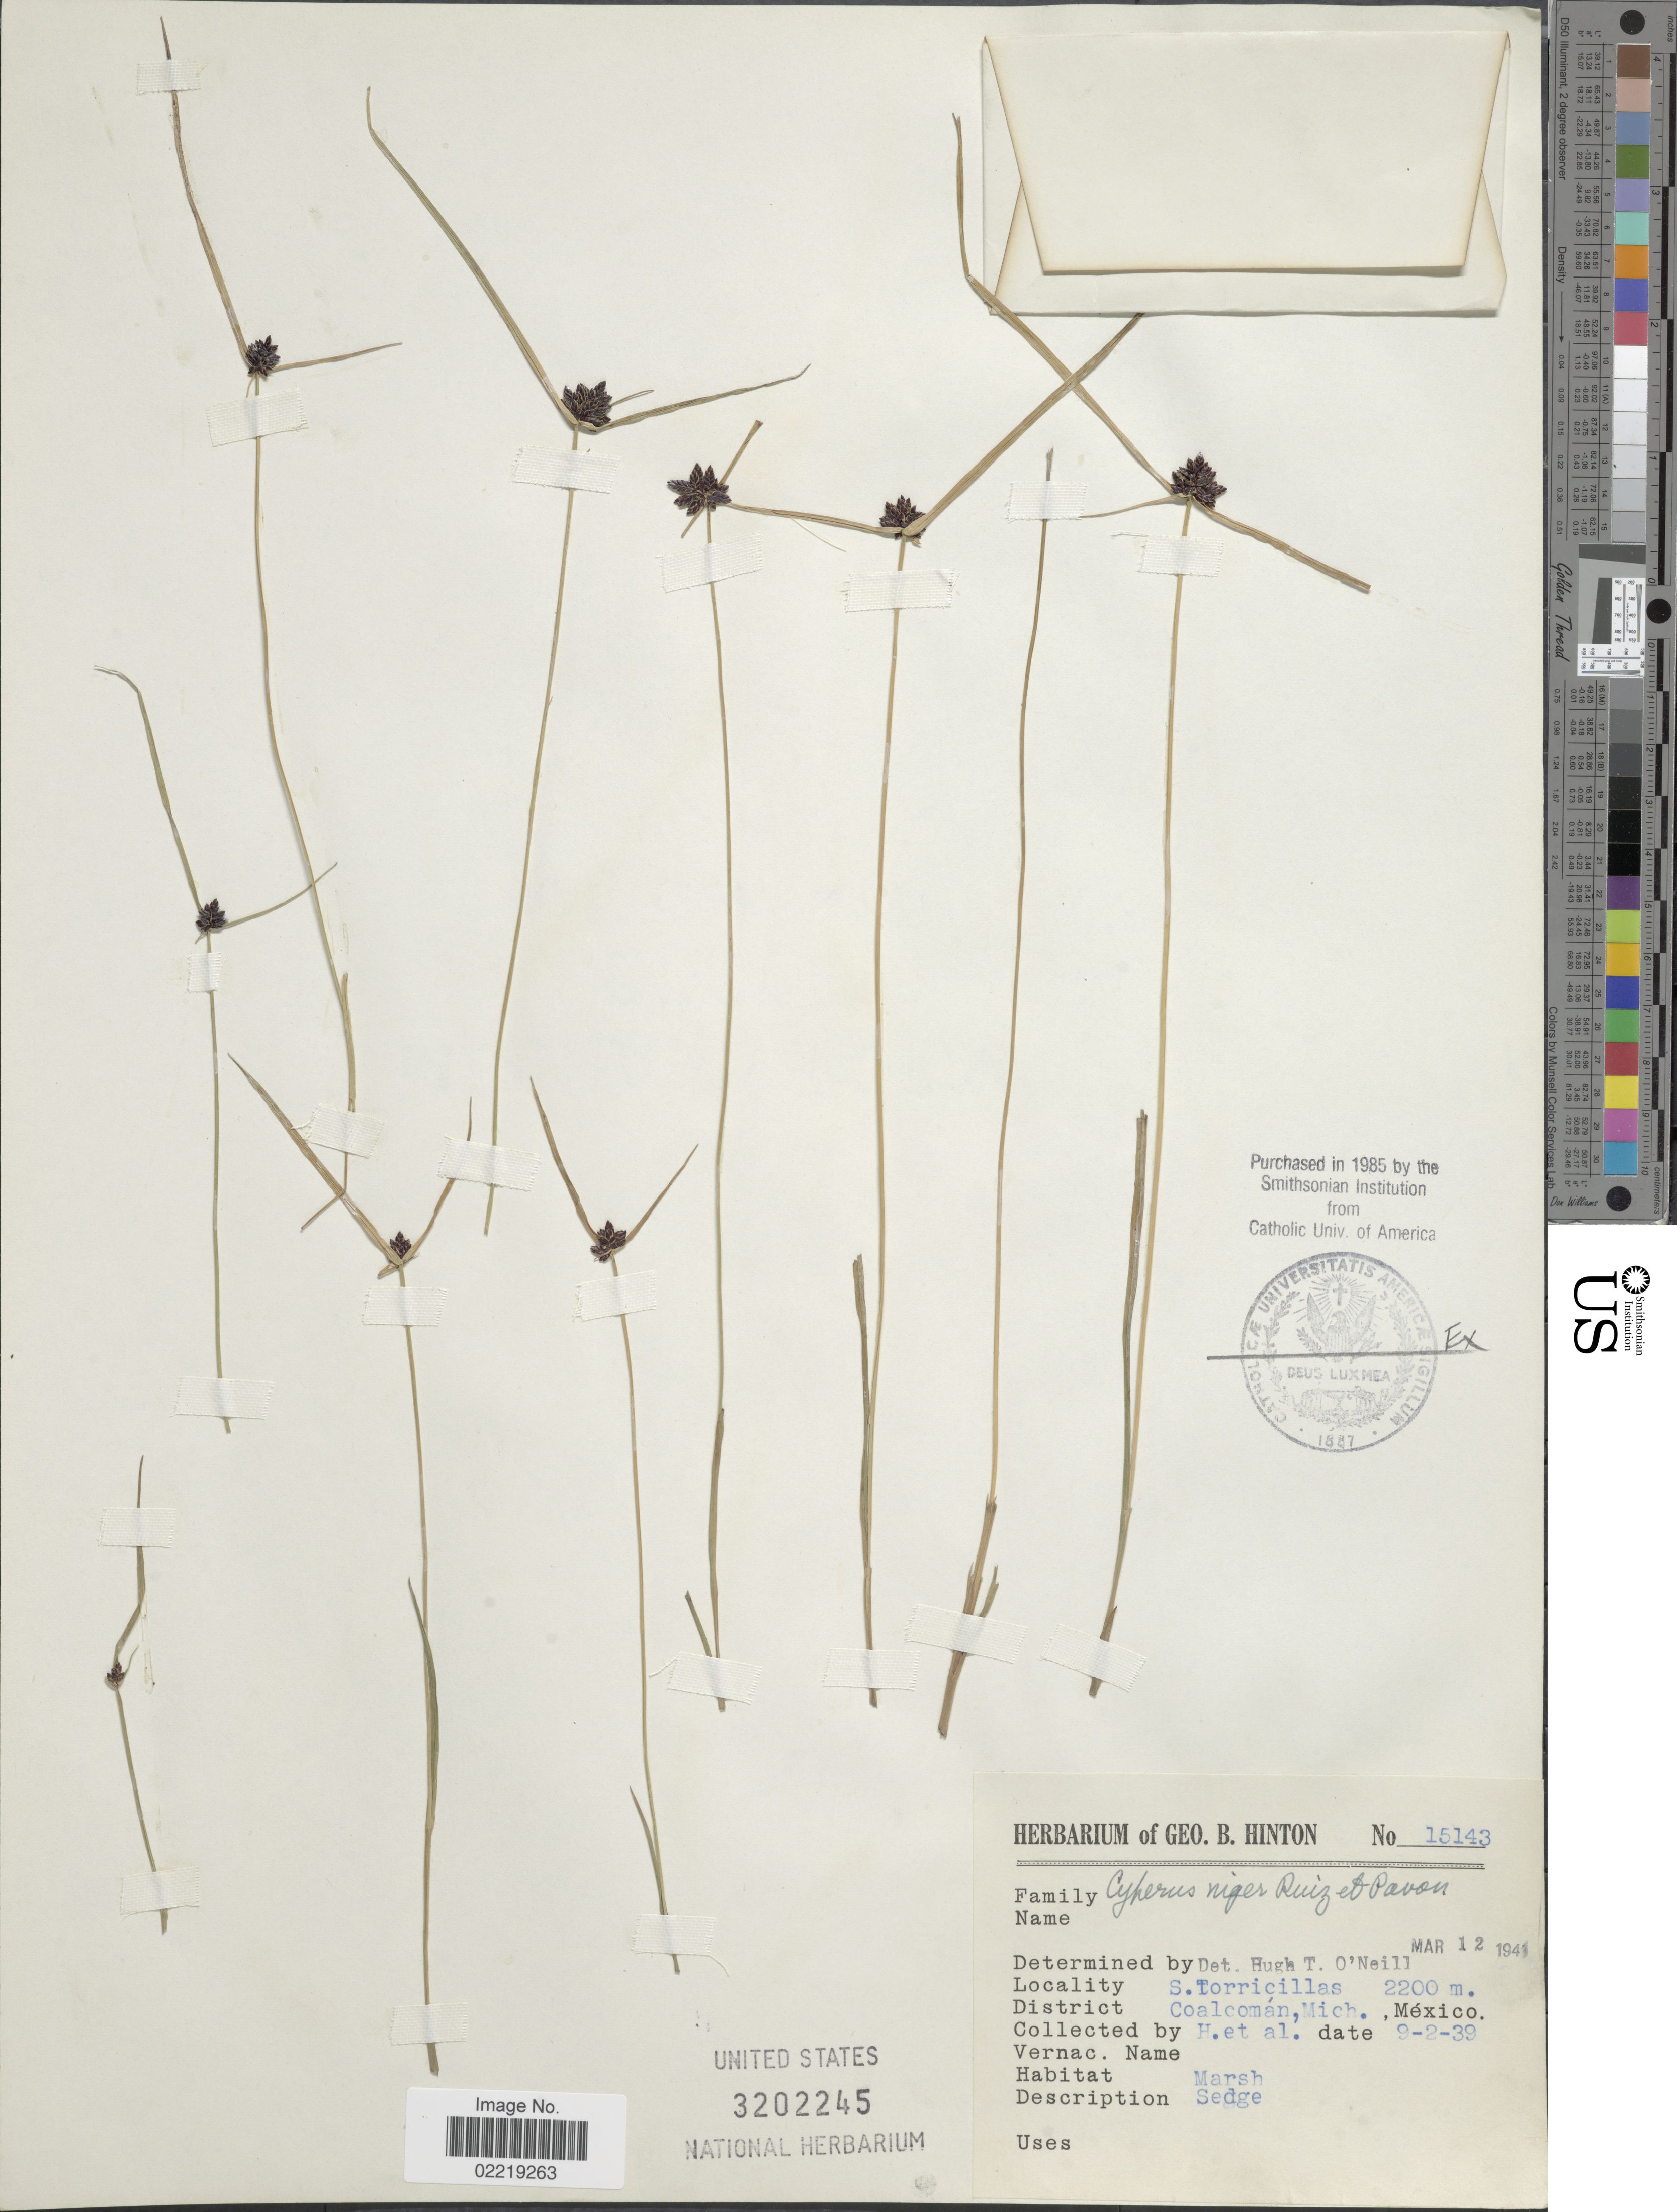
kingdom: Plantae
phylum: Tracheophyta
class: Liliopsida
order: Poales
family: Cyperaceae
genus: Cyperus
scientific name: Cyperus niger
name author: Ruiz & Pav.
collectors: G. B. Hinton & et al.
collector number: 15143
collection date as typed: Transcribed d/m/y: 2/9/39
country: Mexico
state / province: Michoacán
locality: S. Torricillas, District Coalcoman, Mich.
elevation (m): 2200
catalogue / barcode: US 3202245